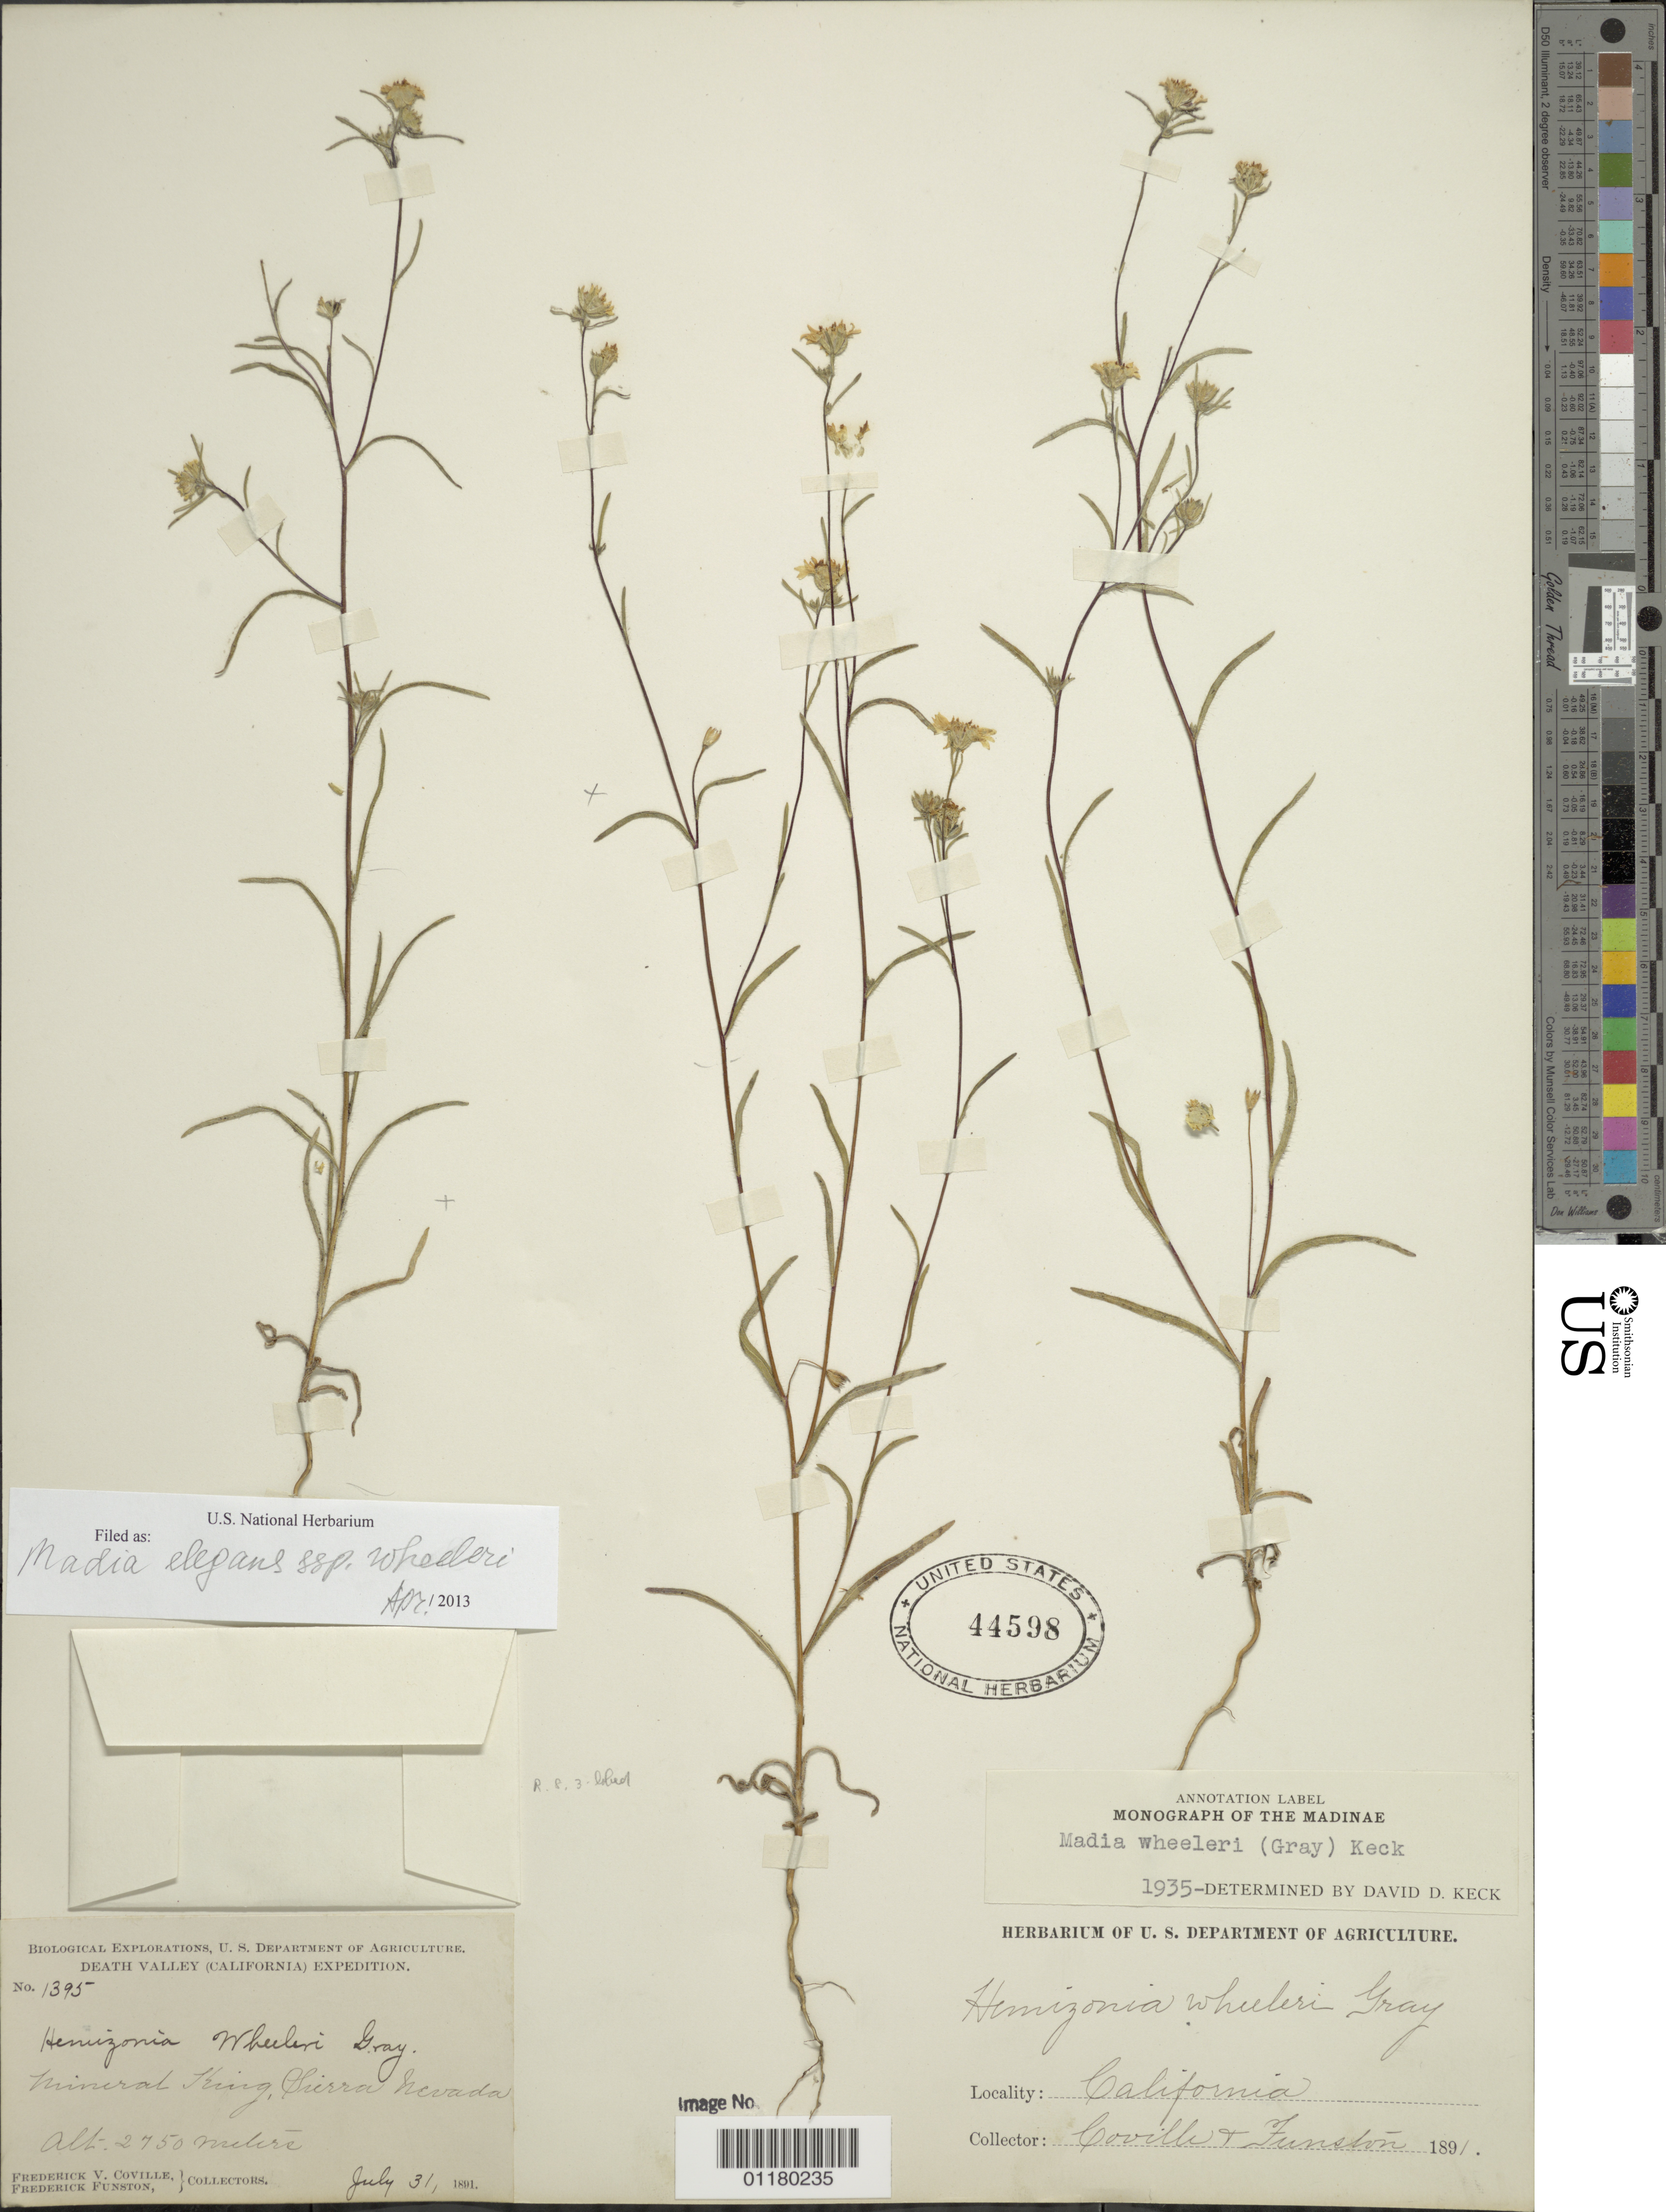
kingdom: Plantae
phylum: Tracheophyta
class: Magnoliopsida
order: Asterales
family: Asteraceae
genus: Madia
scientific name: Madia elegans subsp. wheeleri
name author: (A. Gray) D.D. Keck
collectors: F. V. Coville & F. Funston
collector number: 1395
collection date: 1891-07-31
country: United States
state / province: California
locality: Mineral King, Sierra Nevada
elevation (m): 2750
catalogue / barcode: US 44598